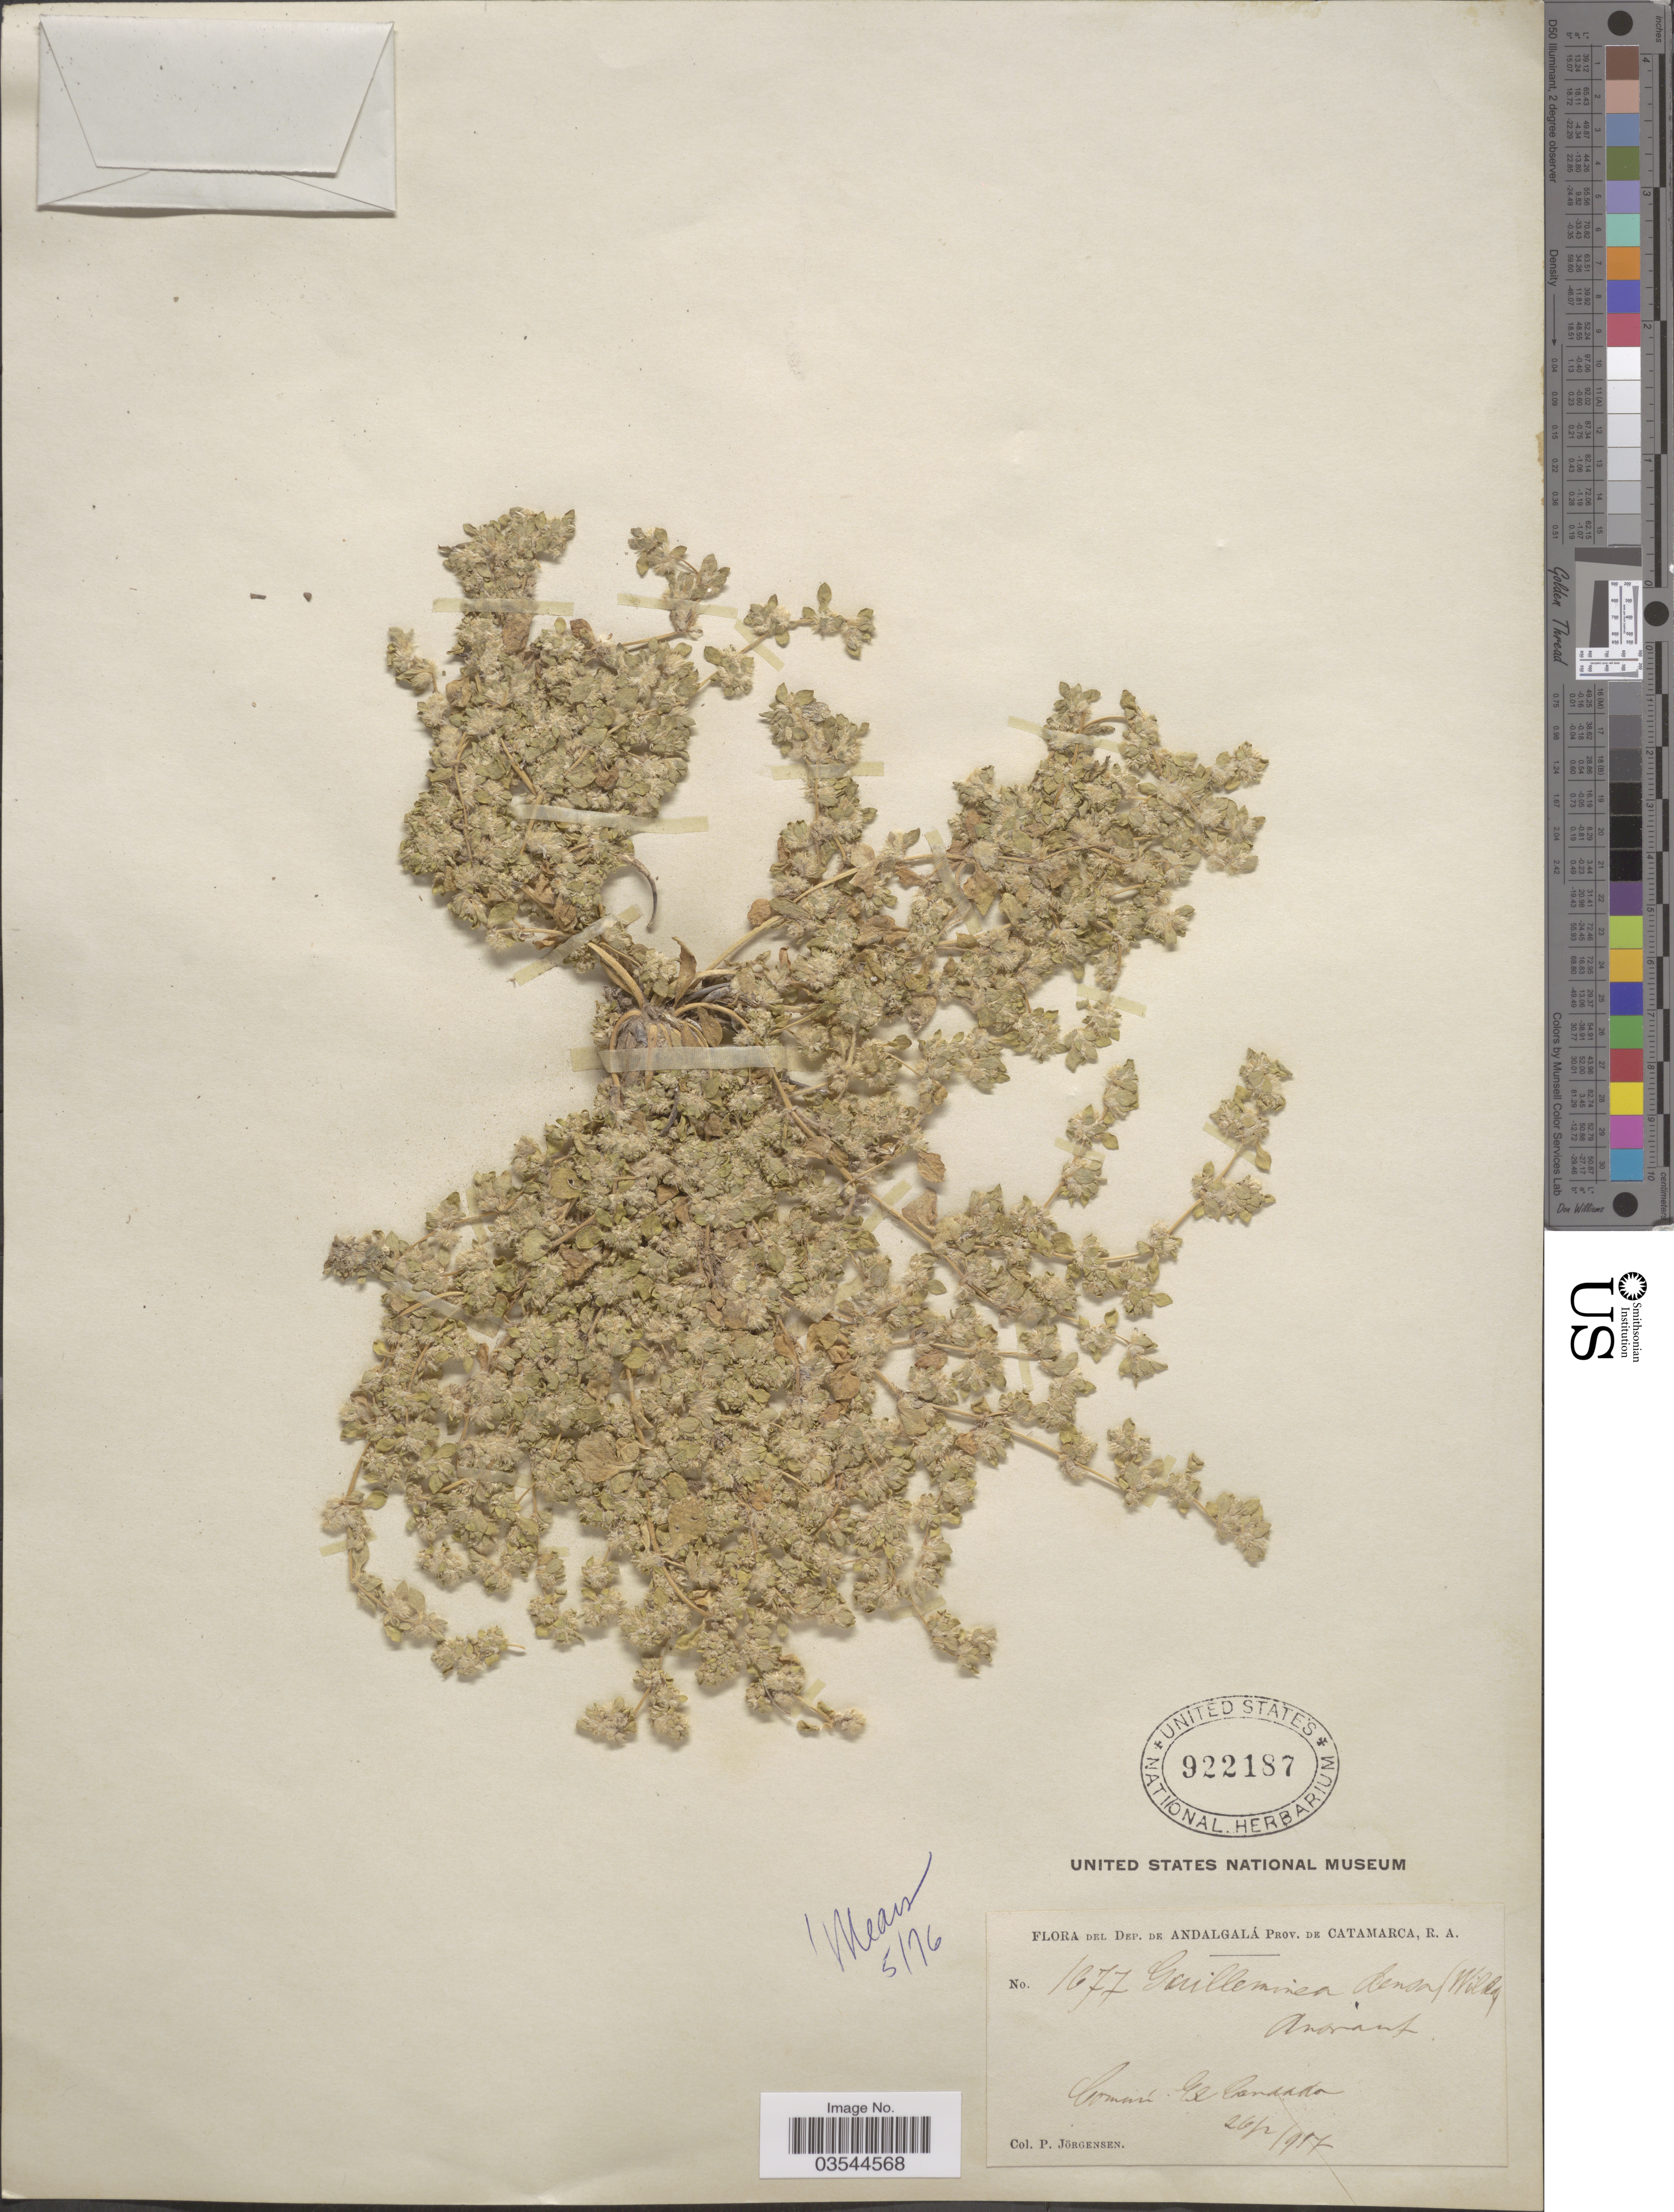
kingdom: Plantae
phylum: Tracheophyta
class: Magnoliopsida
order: Caryophyllales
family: Amaranthaceae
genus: Guilleminea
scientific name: Guilleminea densa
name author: (Humb. & Bonpl. ex Schult.) Moq.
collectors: P. Jörgensen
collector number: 1677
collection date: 1917-02-26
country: Argentina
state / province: Catamarca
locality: Dep. de Andalgalá. El Candado.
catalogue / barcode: US 922187